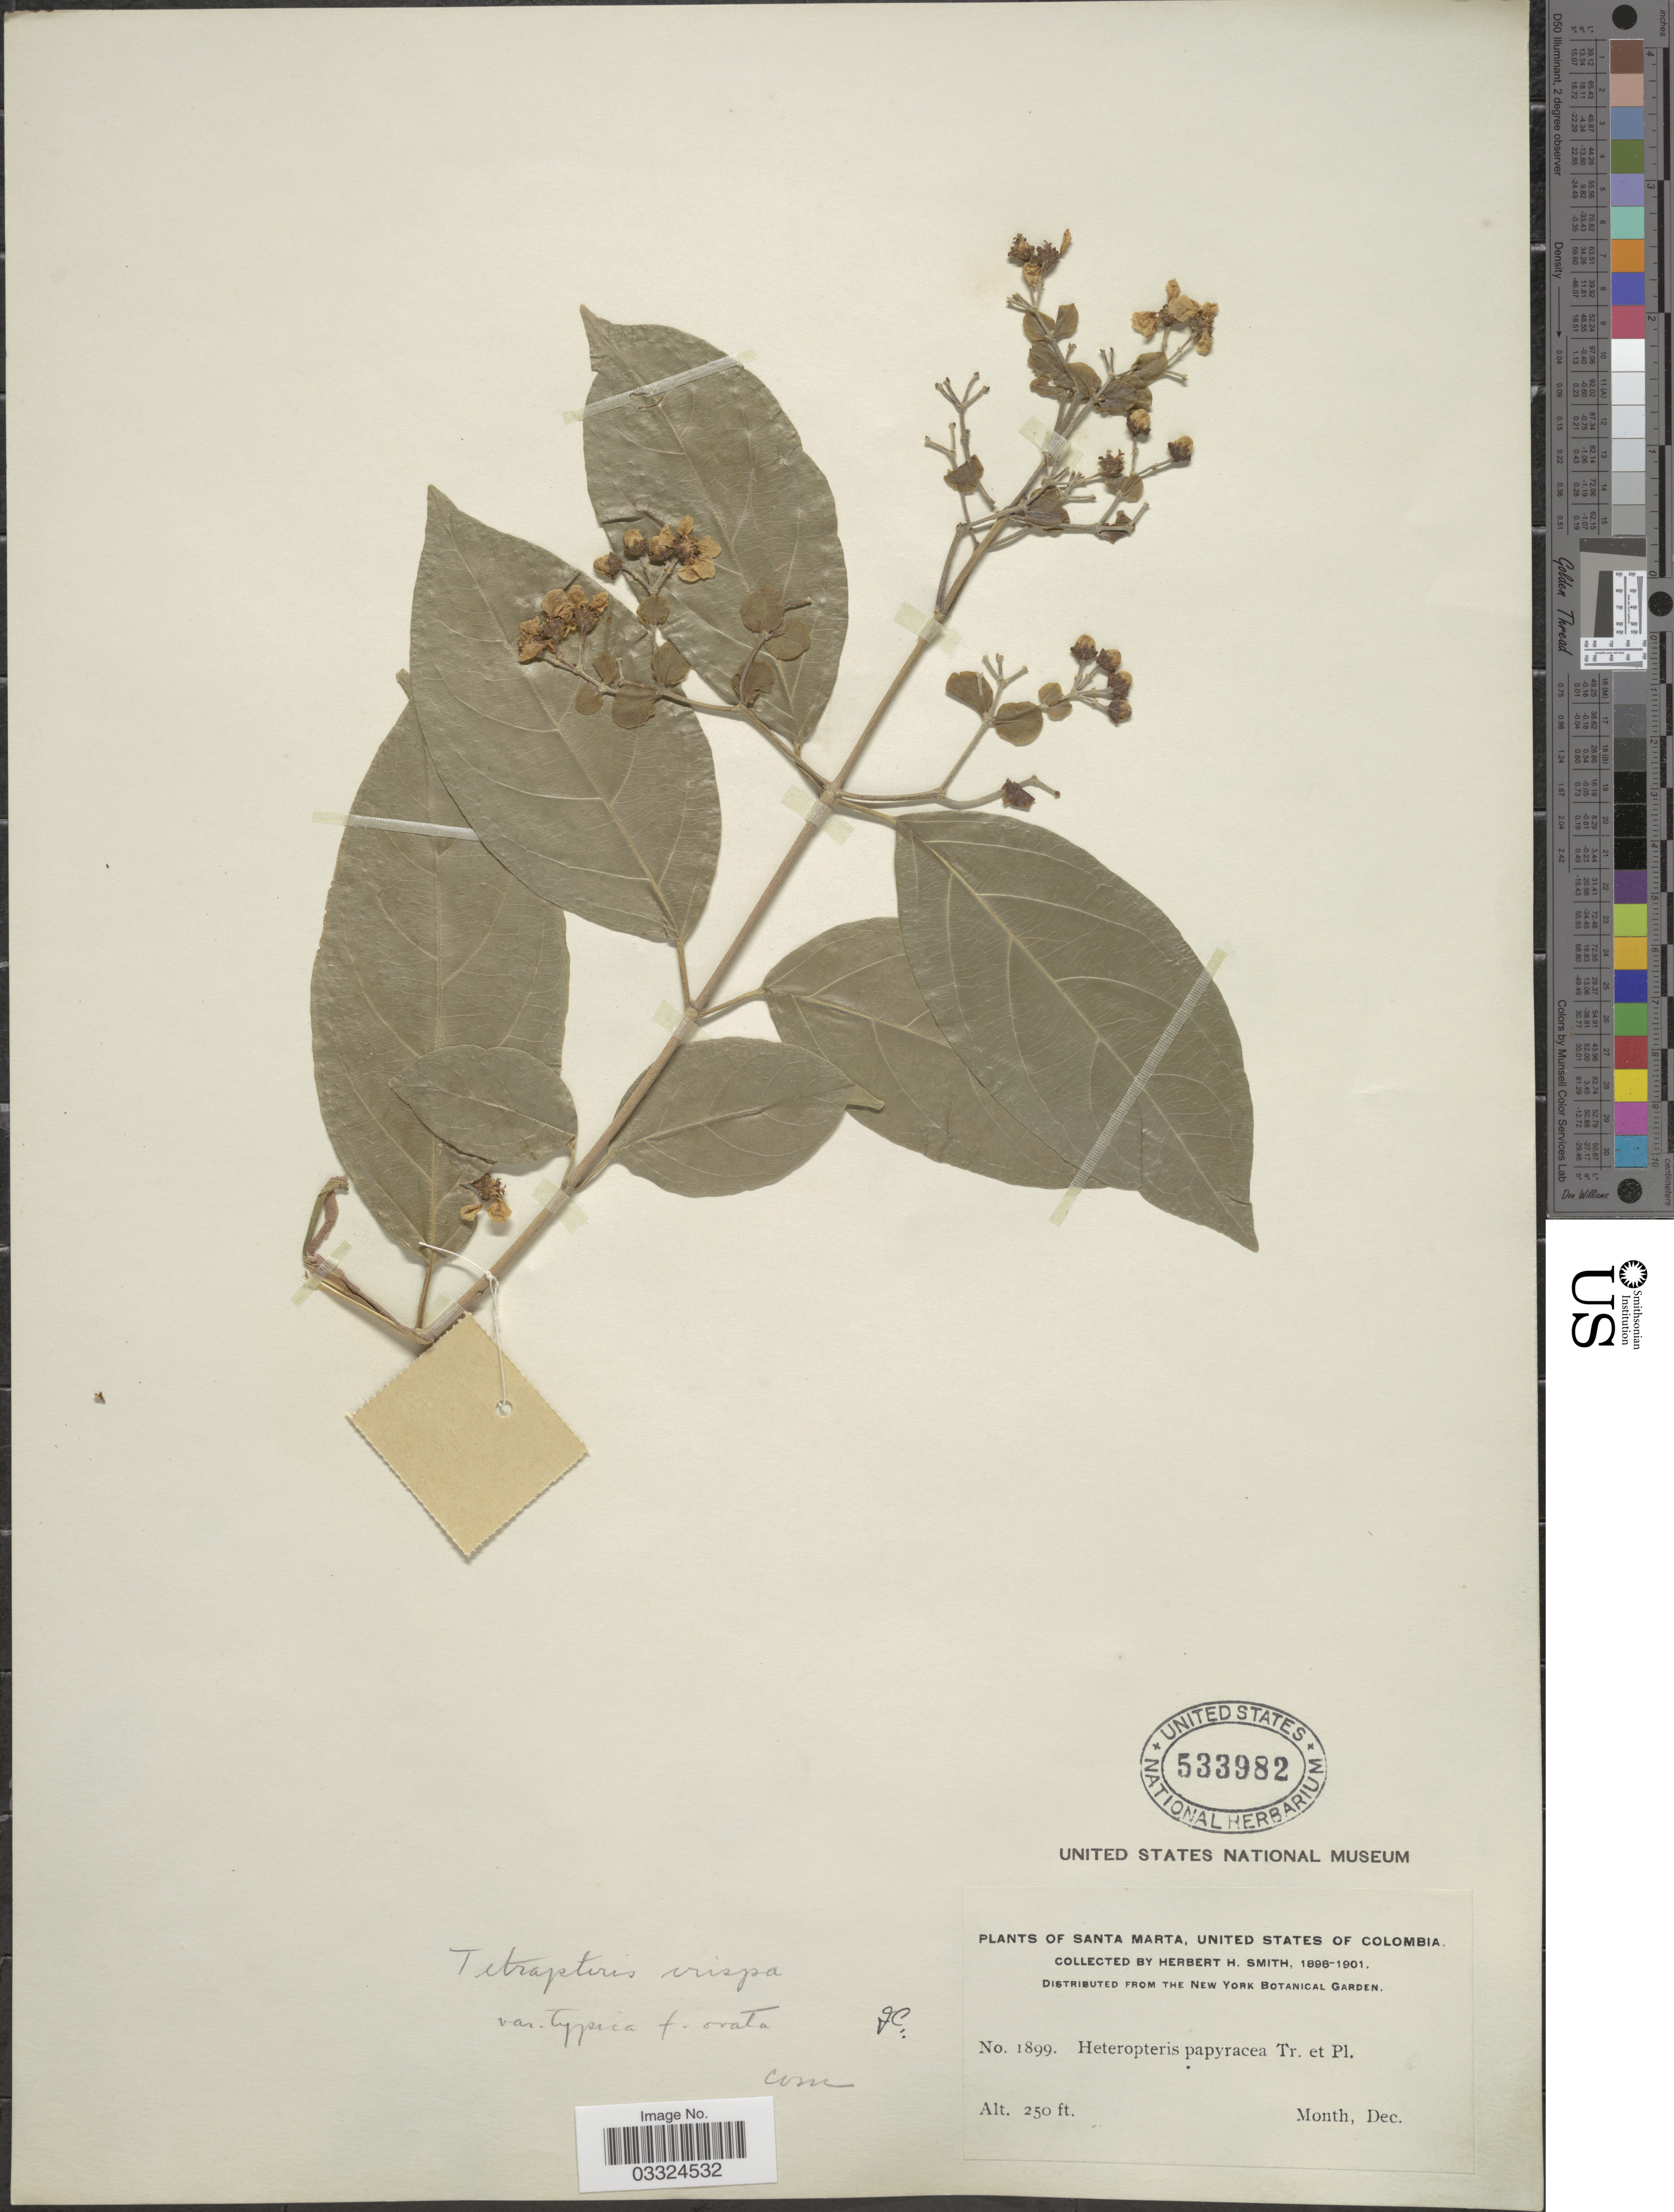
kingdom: Plantae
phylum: Tracheophyta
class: Magnoliopsida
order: Malpighiales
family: Malpighiaceae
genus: Tetrapterys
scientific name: Tetrapterys crispa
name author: A. Juss.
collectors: Herbert H. Smith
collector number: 1899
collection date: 1898-12/1901-12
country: Colombia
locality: Santa Marta, United States of Colombia.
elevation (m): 76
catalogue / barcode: US 533982